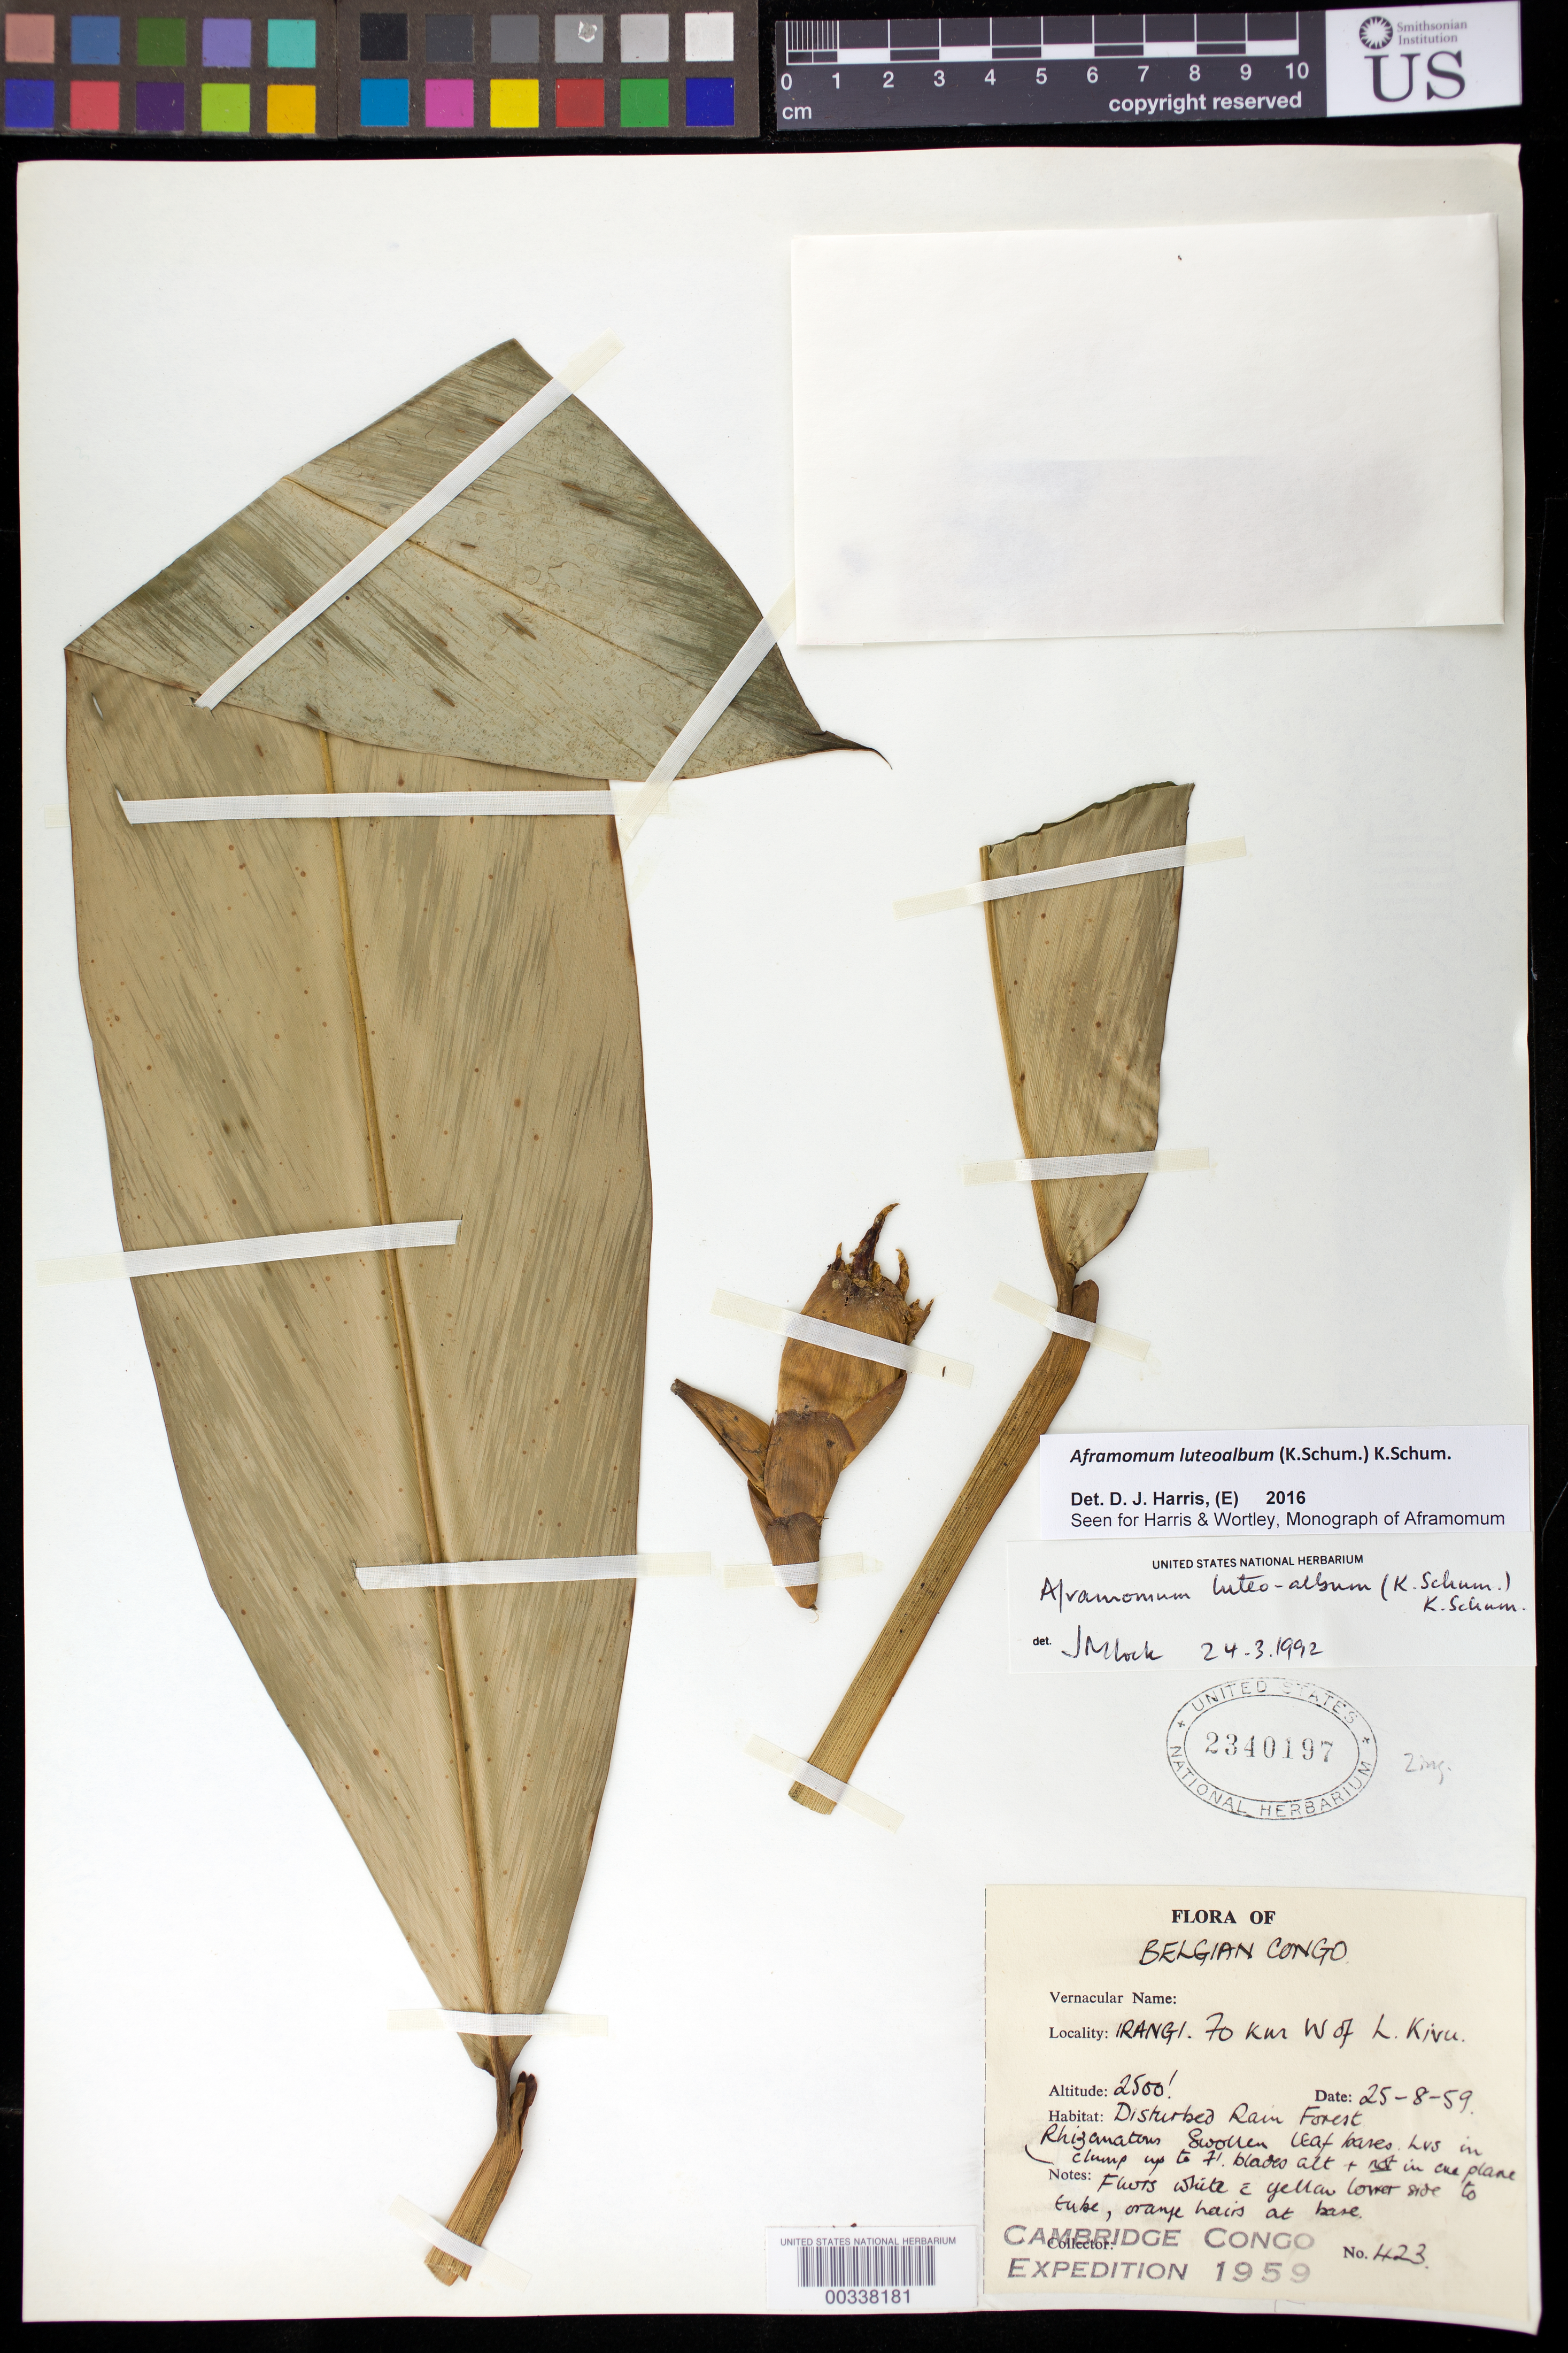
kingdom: Plantae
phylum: Tracheophyta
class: Liliopsida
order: Zingiberales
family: Zingiberaceae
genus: Aframomum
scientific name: Aframomum luteoalbum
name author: (K. Schum.) K. Schum.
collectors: ex Cambridge Congo exped.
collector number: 423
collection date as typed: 25 Aug 1959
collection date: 1959-08-25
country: Congo, Democratic Republic of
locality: Flora of belgian congo, irangi, 70 km w of l. kivu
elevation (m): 762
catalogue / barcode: US 2340197